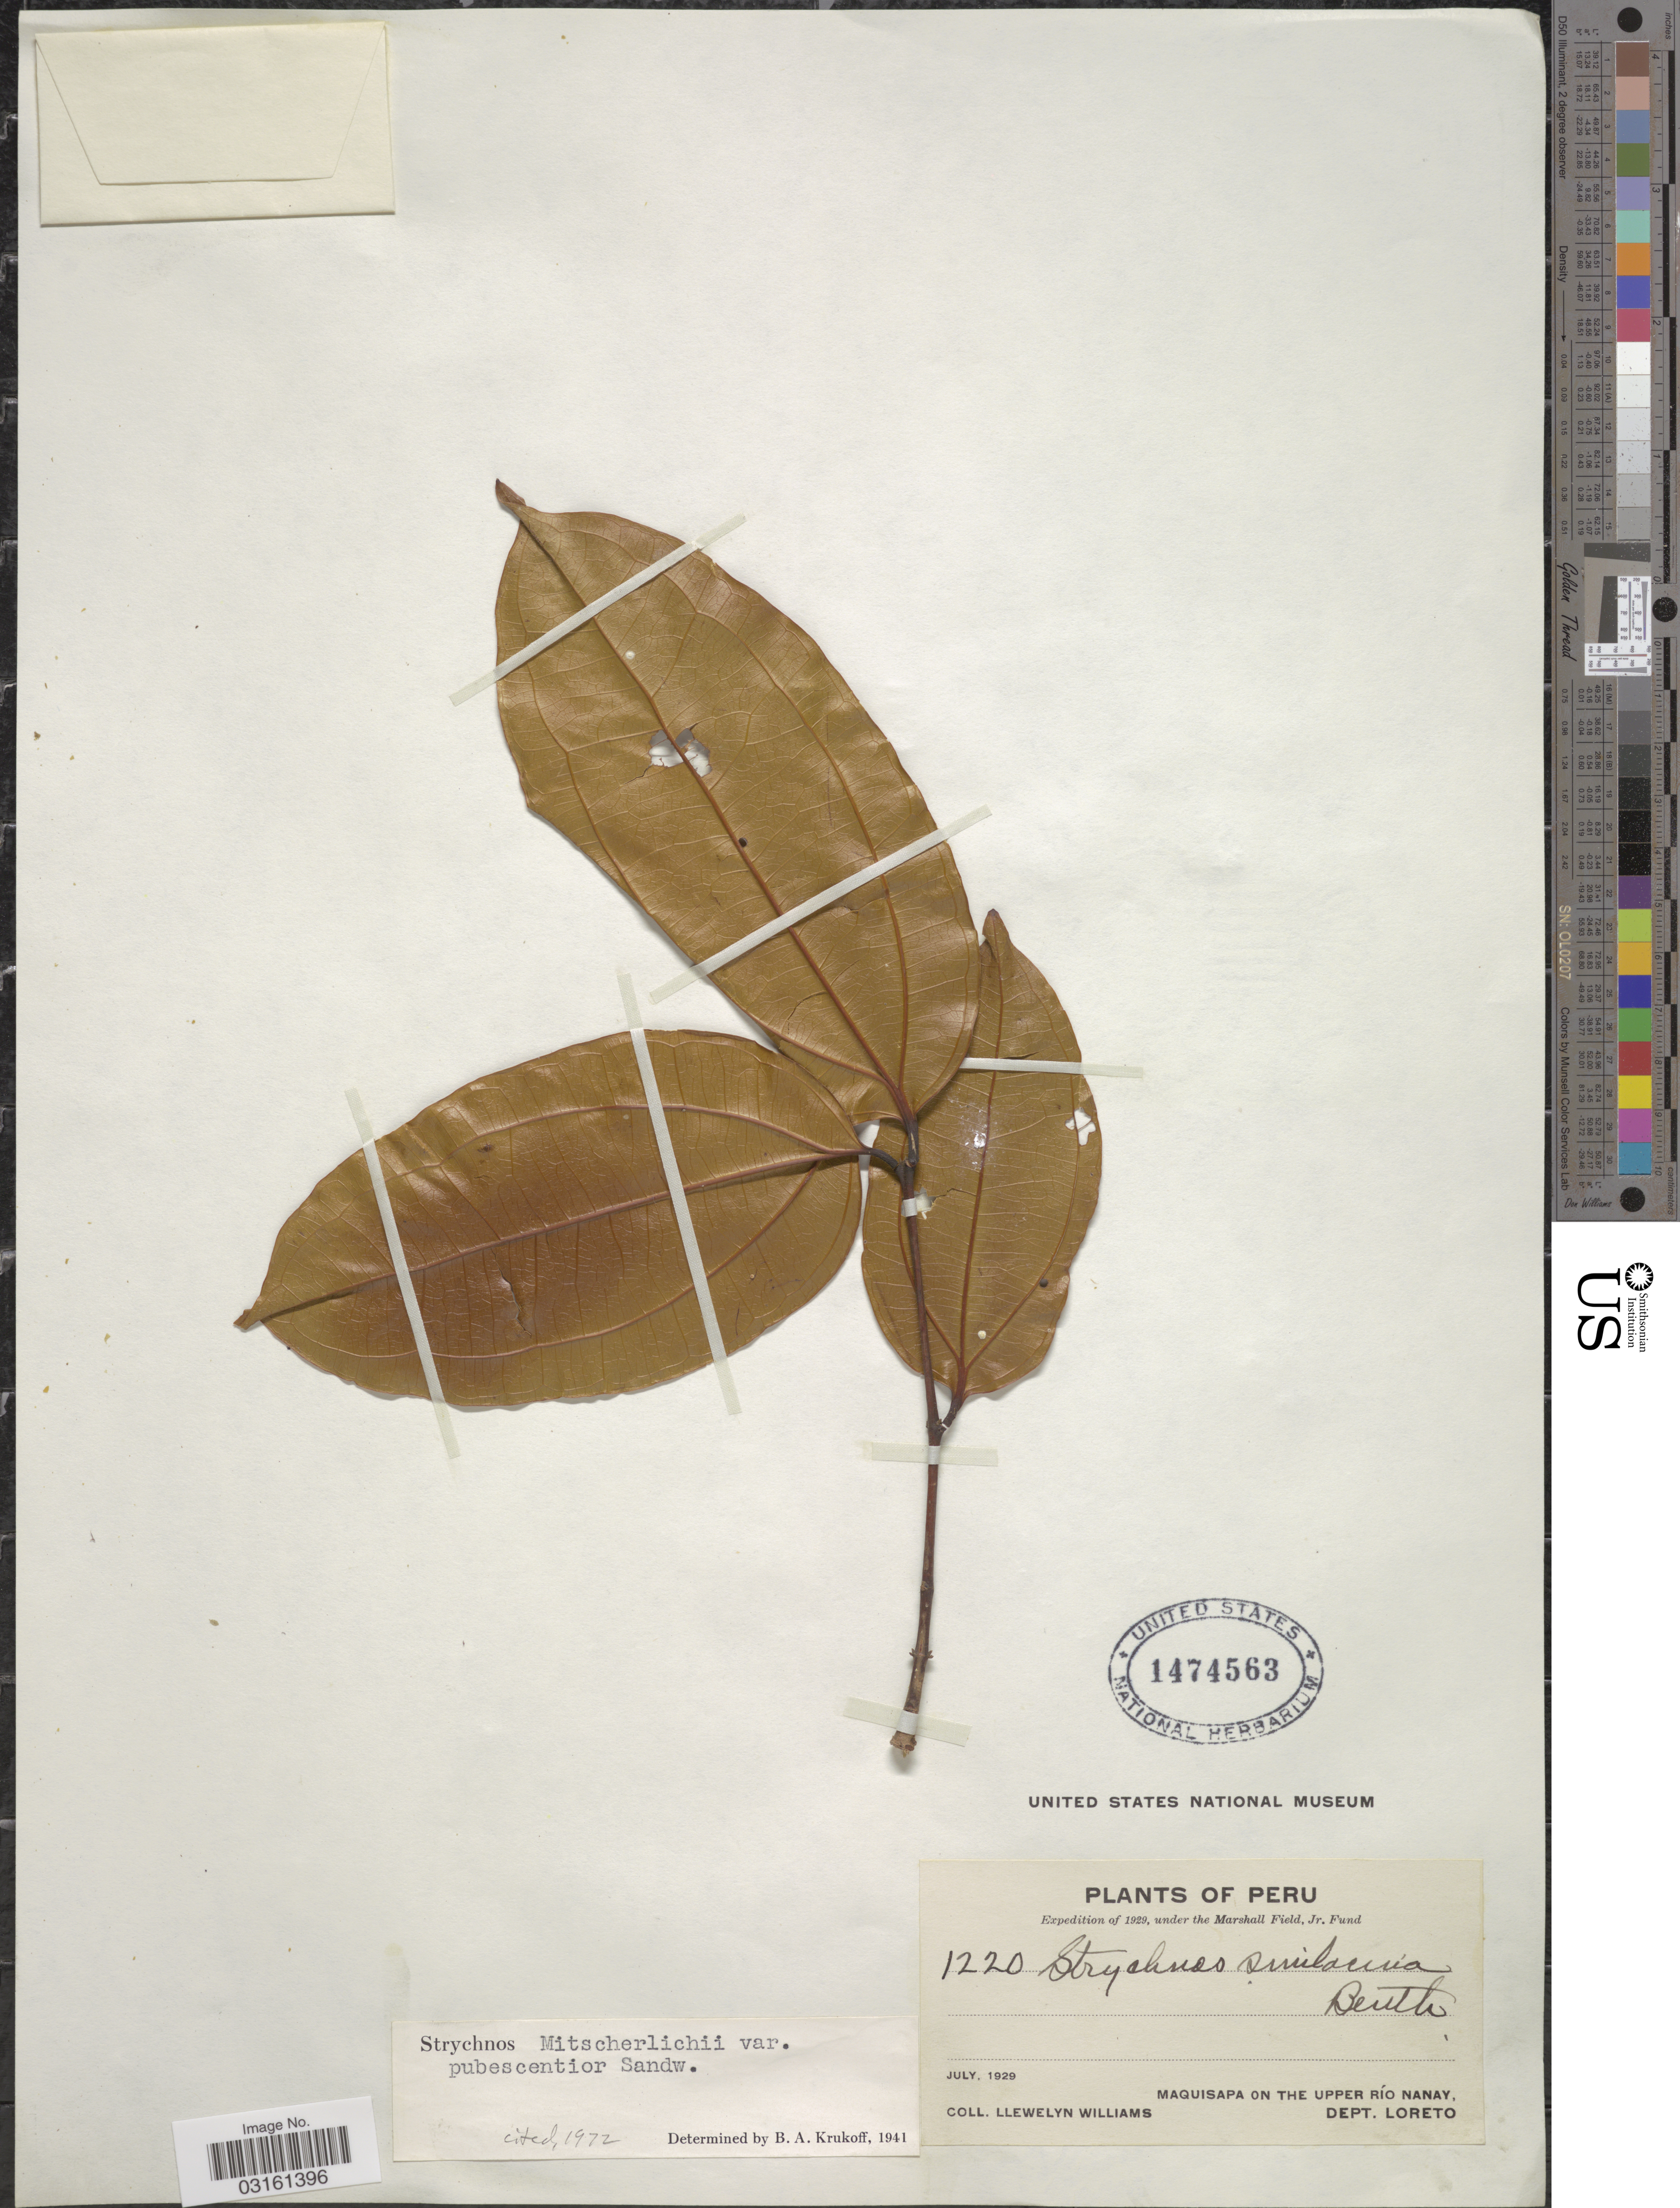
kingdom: Plantae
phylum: Tracheophyta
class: Magnoliopsida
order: Gentianales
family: Loganiaceae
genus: Strychnos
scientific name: Strychnos mitscherlichii var. pubescentior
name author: Sandwith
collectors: Ll. Williams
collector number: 1220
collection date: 1929-07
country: Peru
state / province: Loreto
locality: Maquisapa on the Upper Río Nanay, Dept. Loreto.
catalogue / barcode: US 1474563